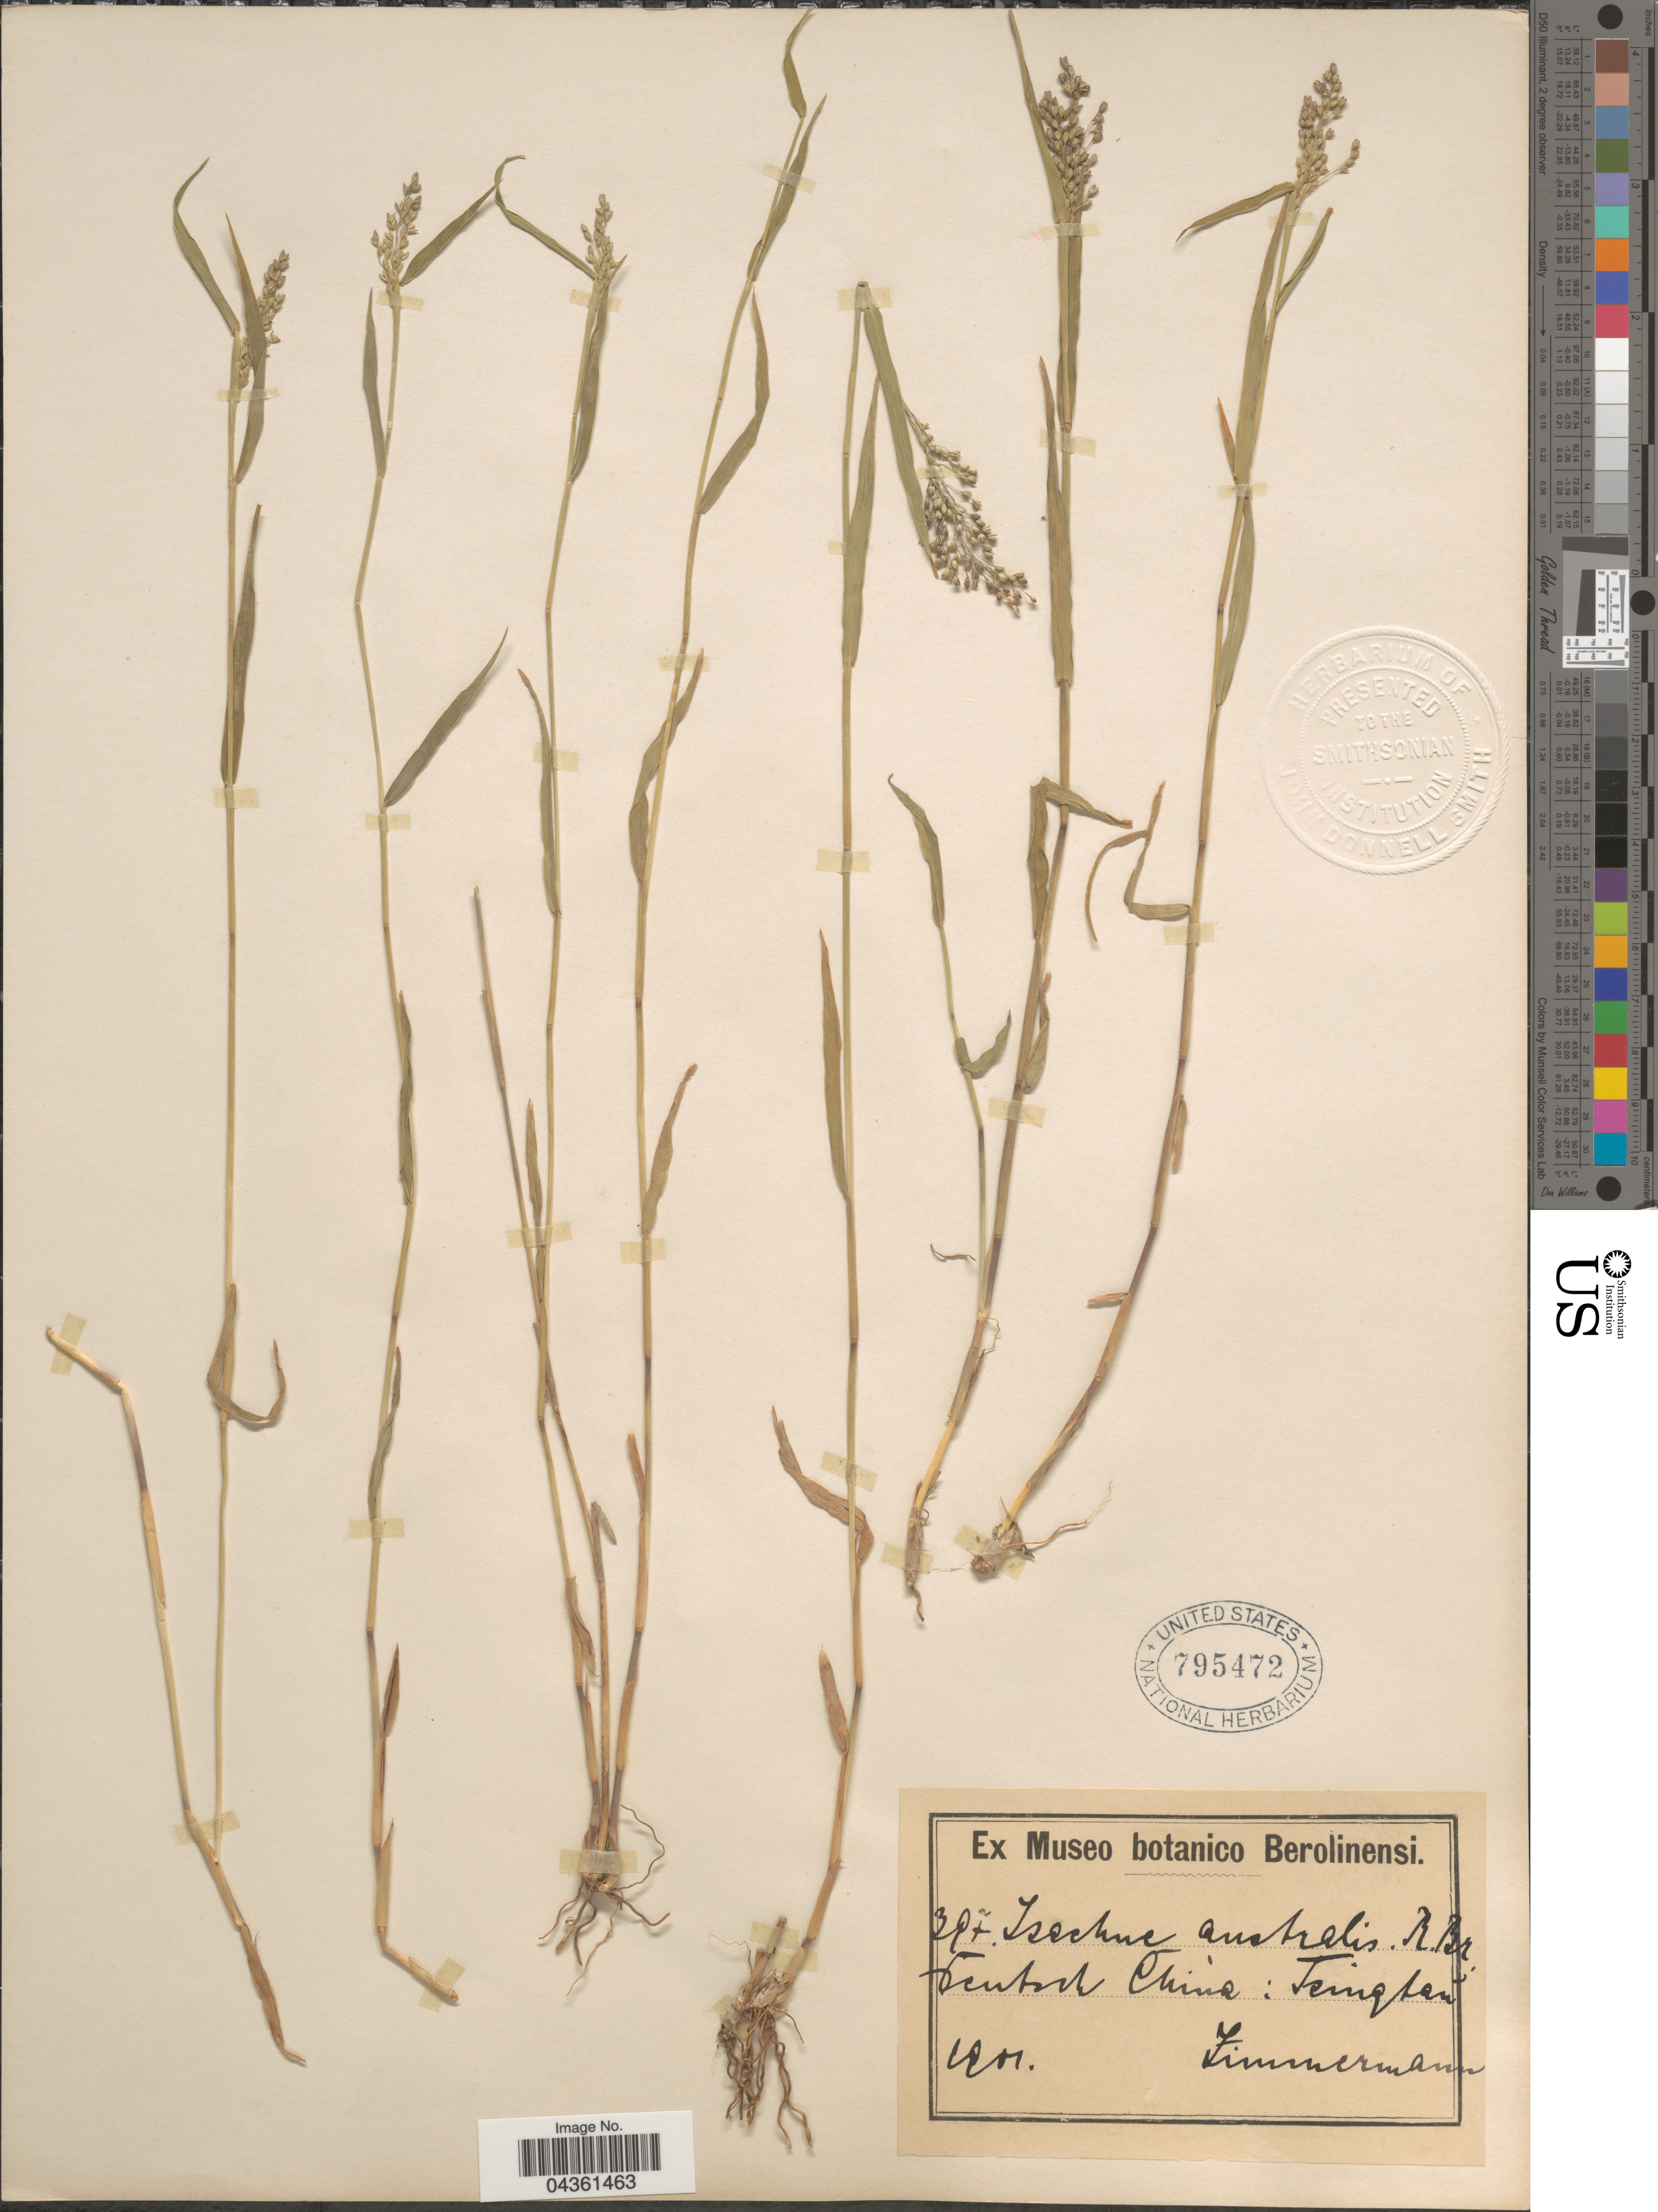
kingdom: Plantae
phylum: Tracheophyta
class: Liliopsida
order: Poales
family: Poaceae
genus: Isachne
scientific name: Isachne globosa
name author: (Thunb.) Kuntze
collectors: -. Zimmermann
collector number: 397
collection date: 1901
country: China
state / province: Shandong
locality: Deutsch China : Tsingtaŭ.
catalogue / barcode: US 795472